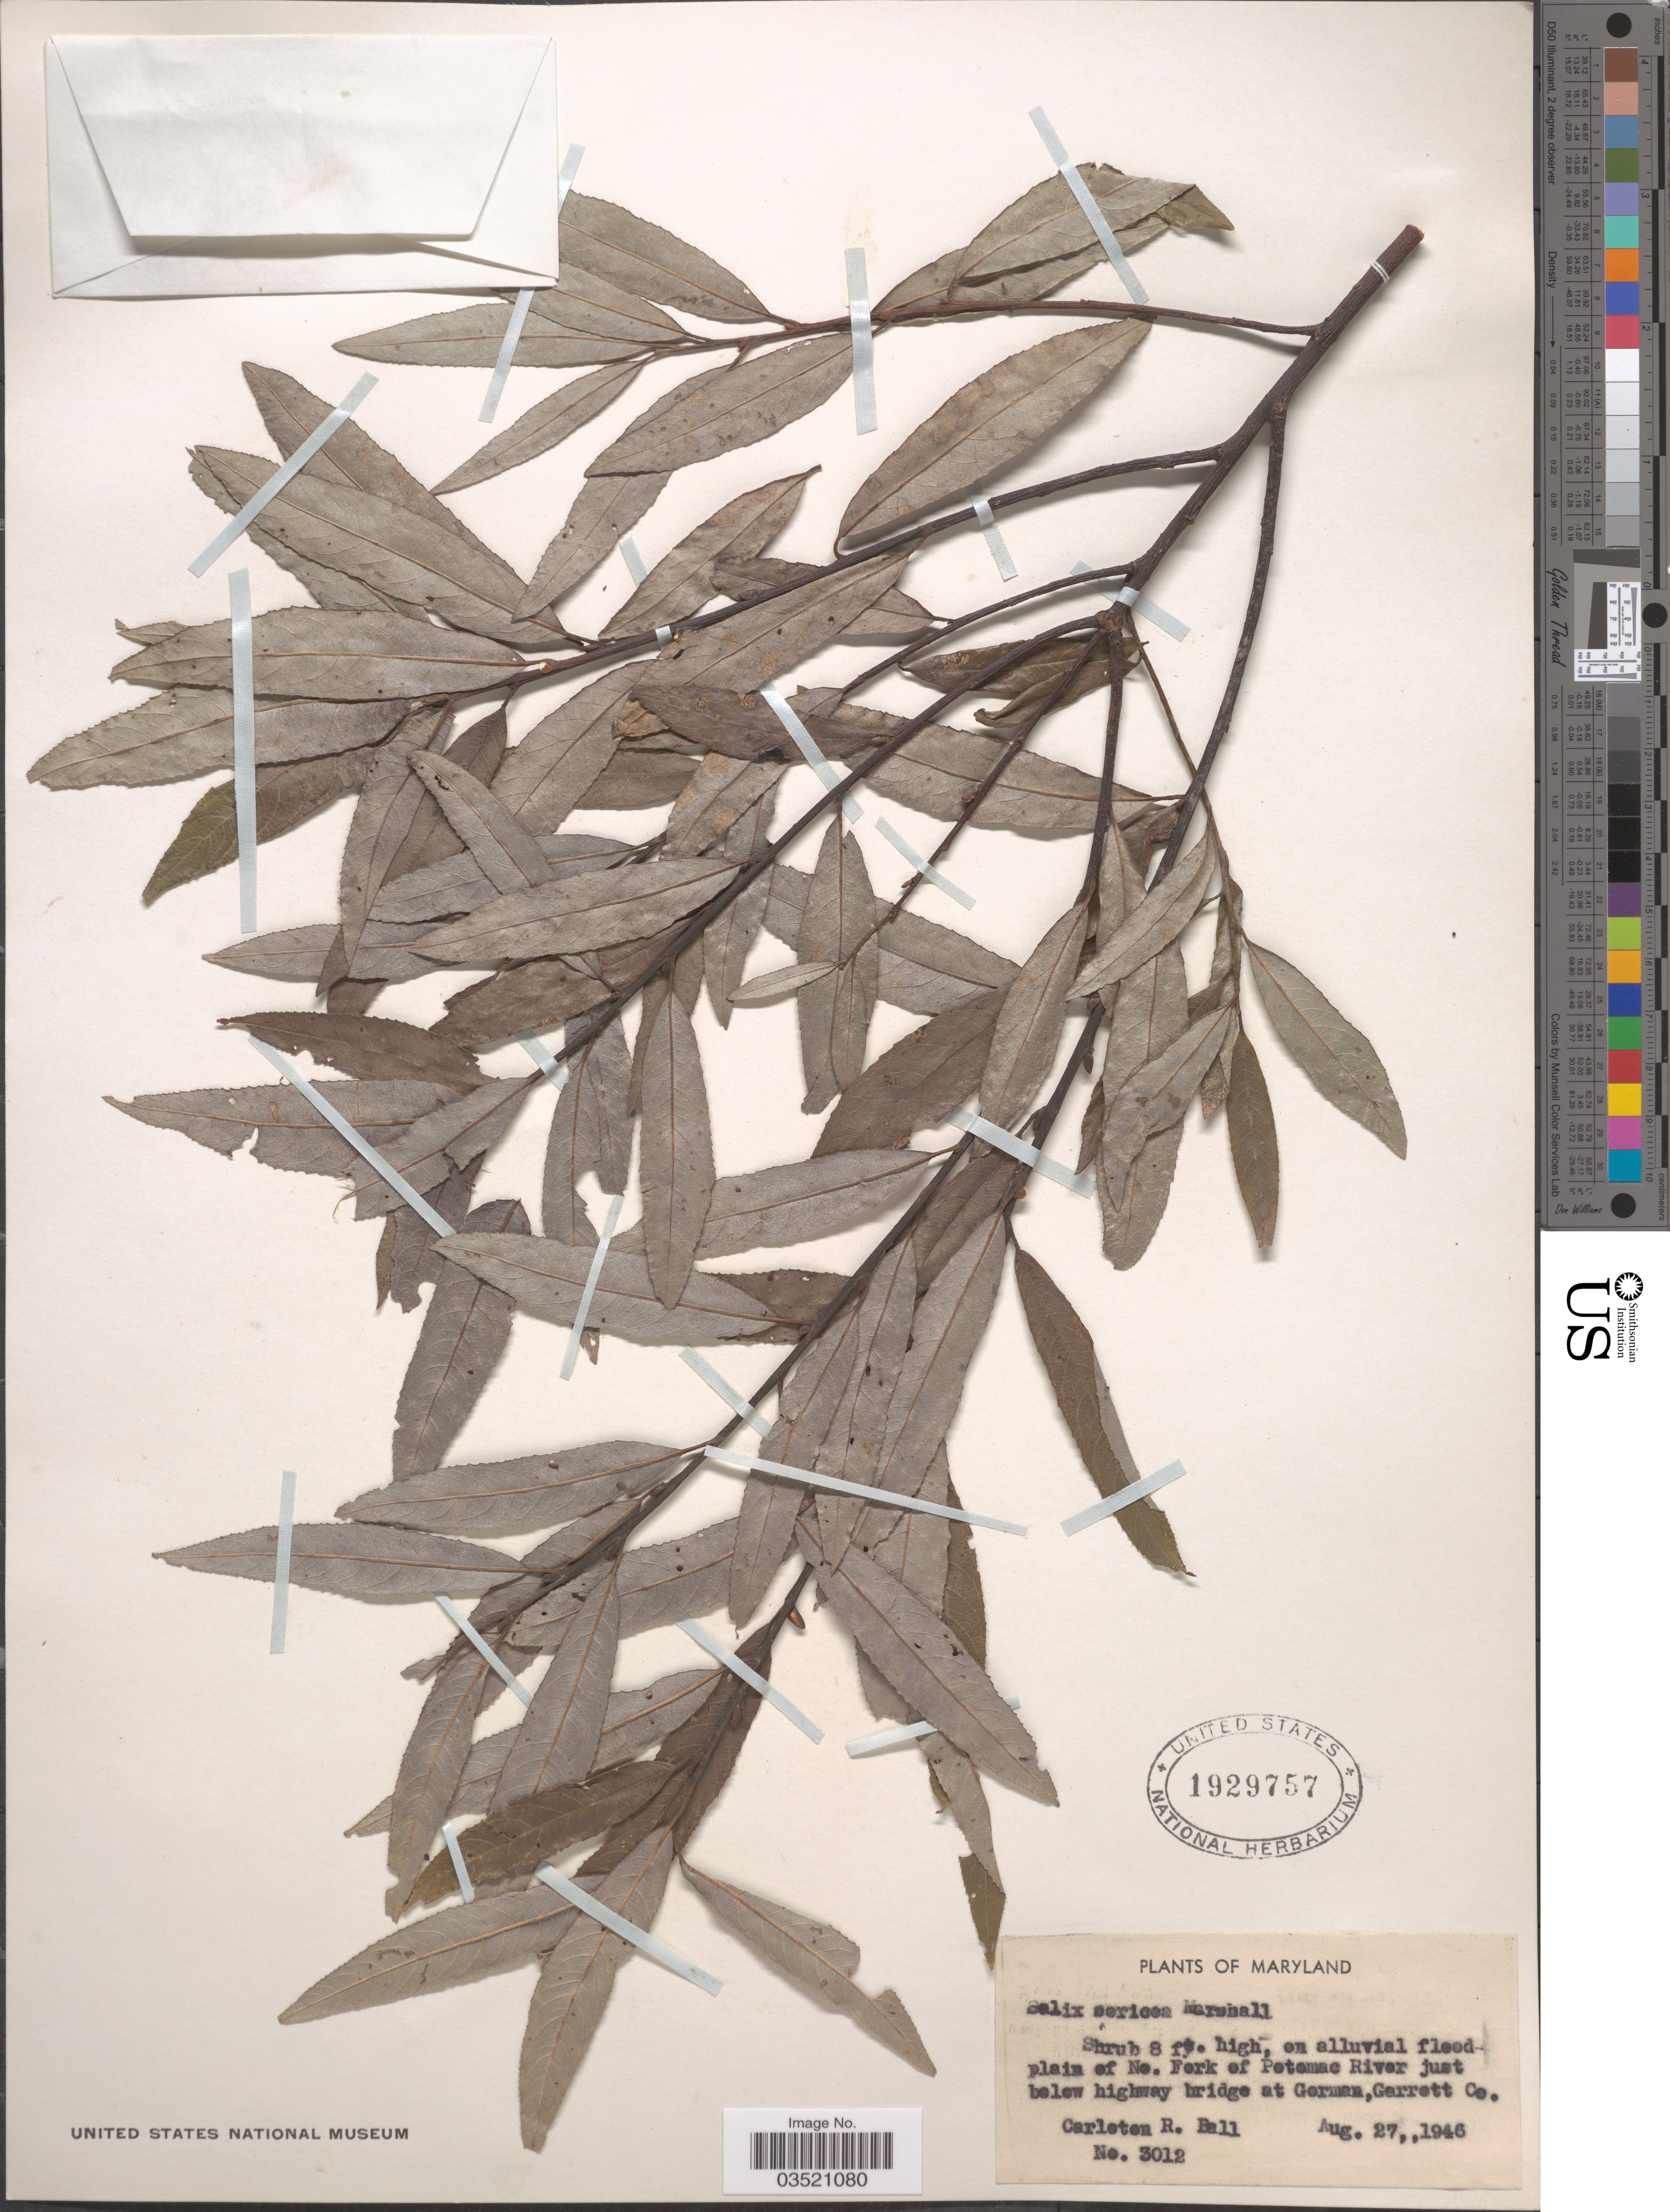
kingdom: Plantae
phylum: Tracheophyta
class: Magnoliopsida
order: Malpighiales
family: Salicaceae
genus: Salix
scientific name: Salix sericea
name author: Marshall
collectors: C. R. Ball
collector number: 3012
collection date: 1946-08-27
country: United States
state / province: Maryland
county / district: Garrett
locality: No. Fork of Potomac River below highway bridge at German, Garrett Co.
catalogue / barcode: US 1929757